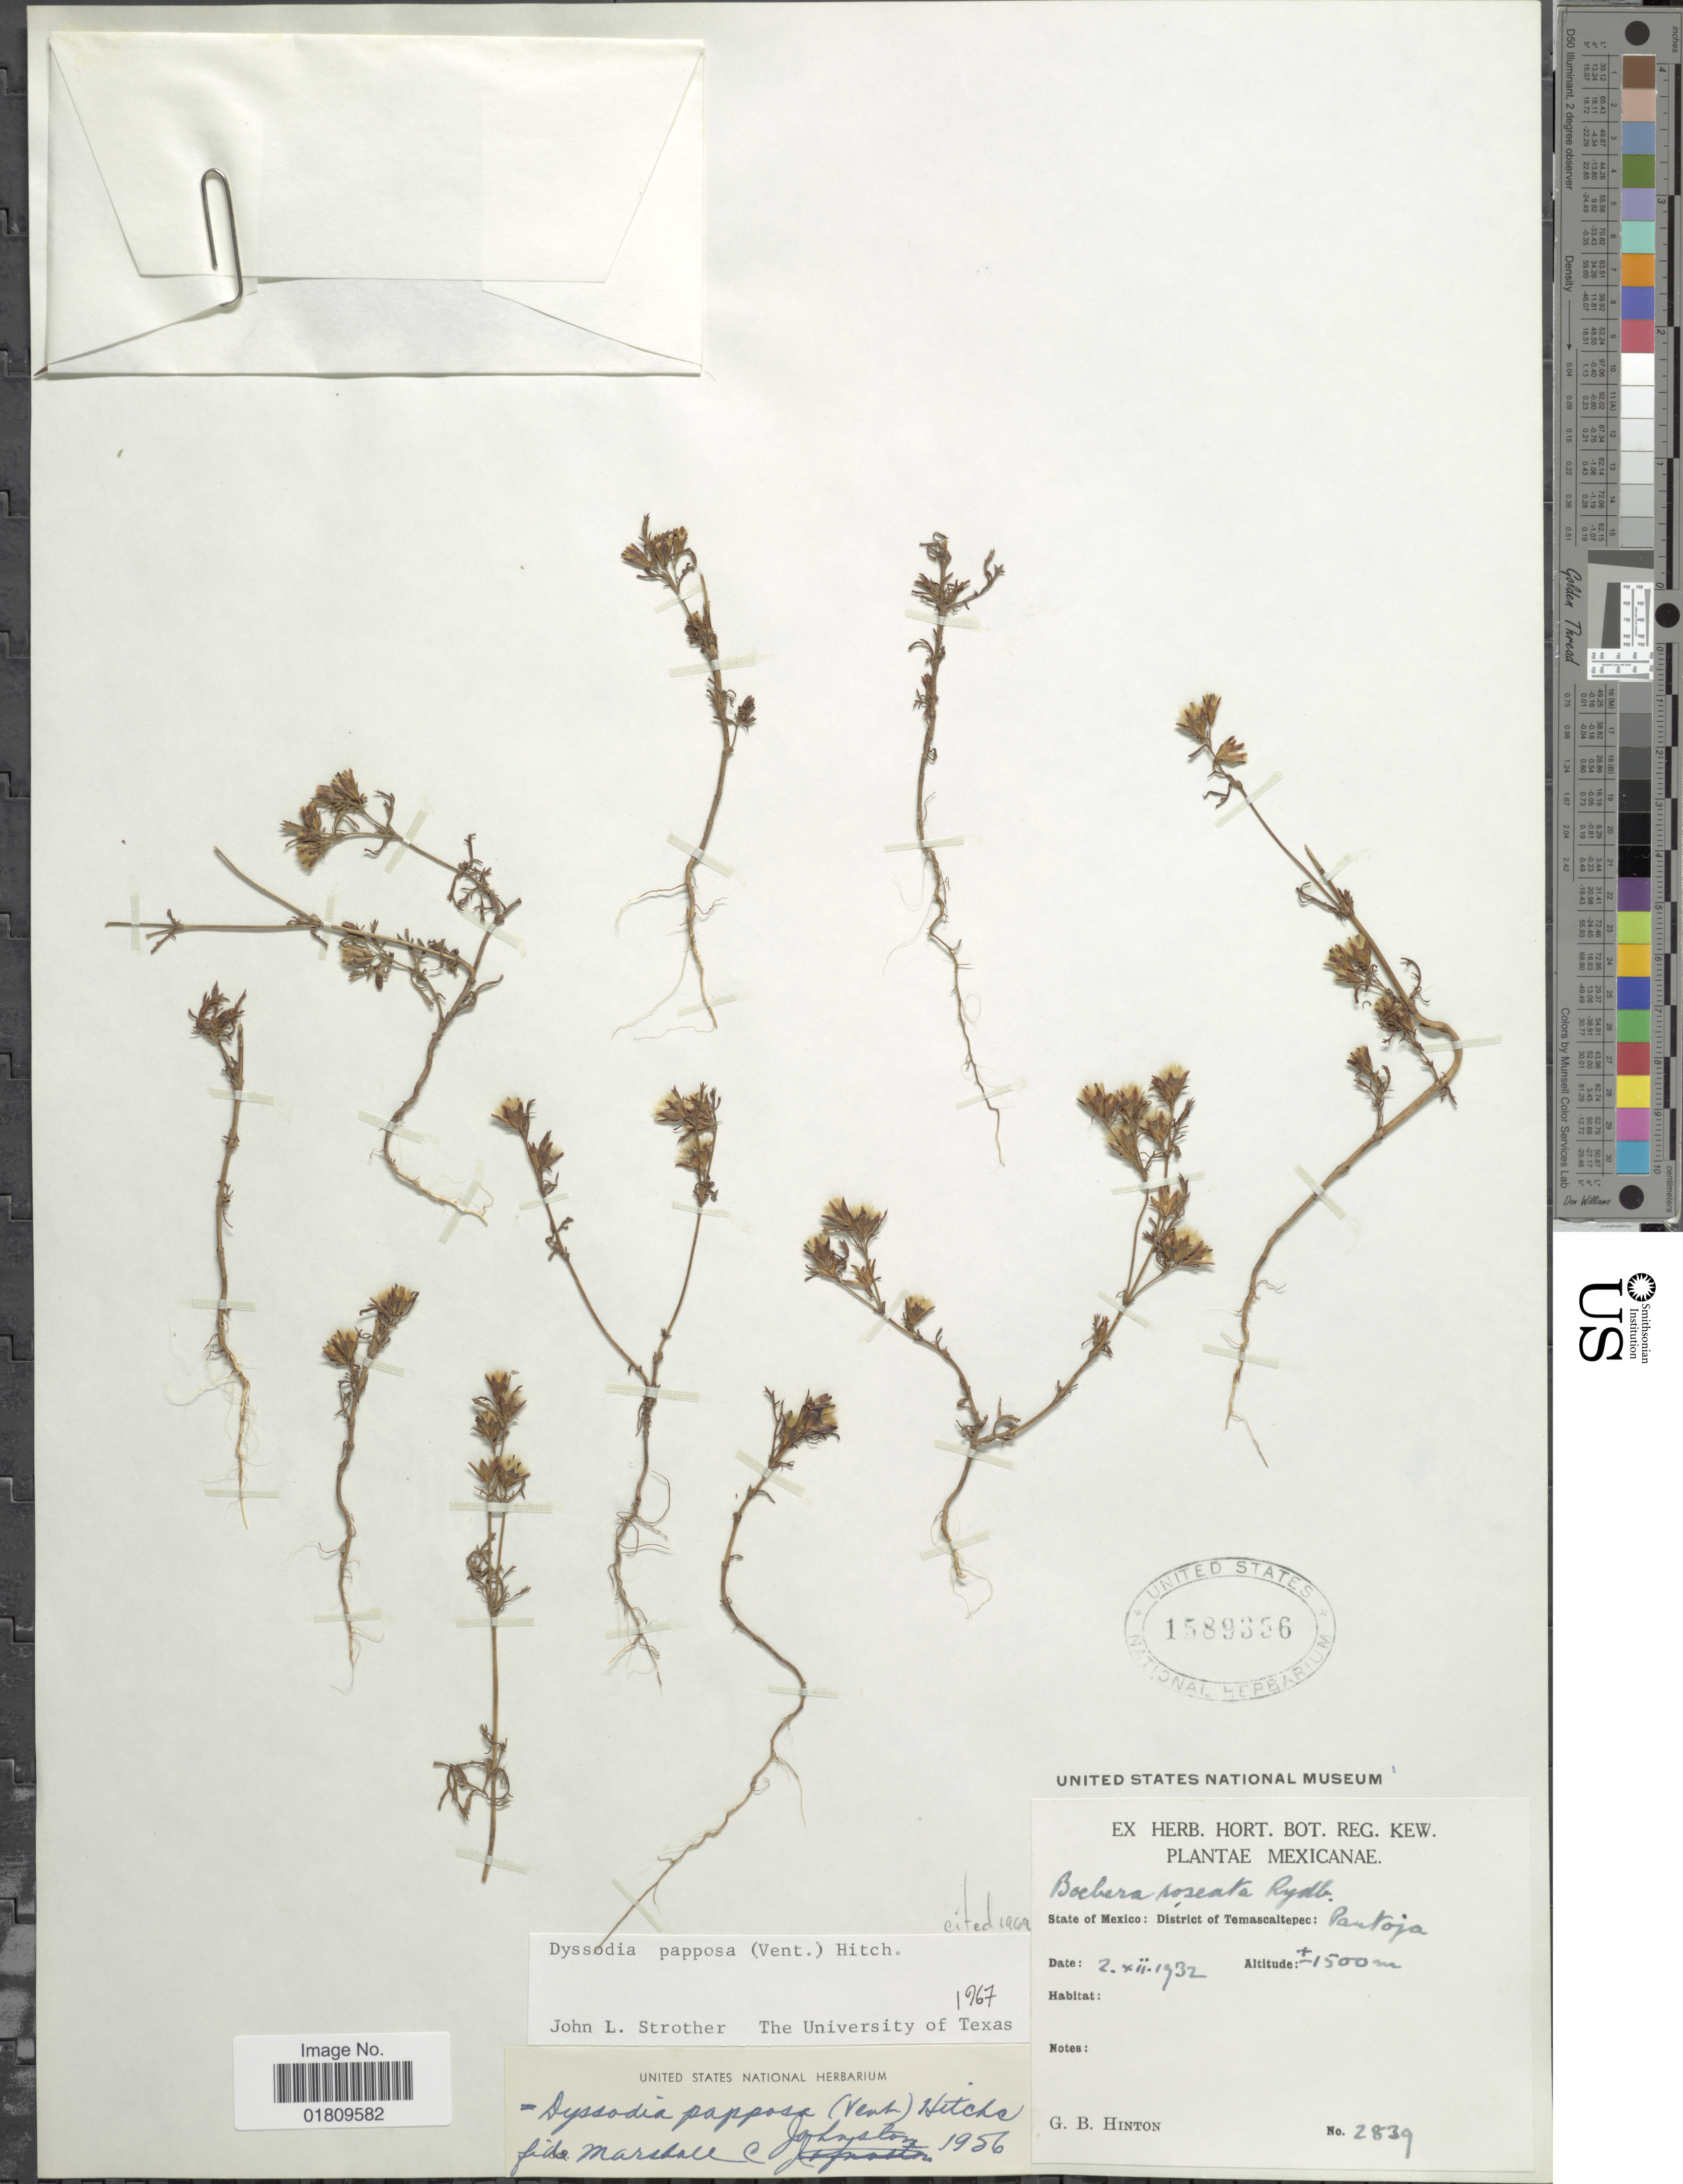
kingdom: Plantae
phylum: Tracheophyta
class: Magnoliopsida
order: Asterales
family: Asteraceae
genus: Dyssodia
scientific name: Dyssodia papposa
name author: (Vent.) Hitchc.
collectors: G. B. Hinton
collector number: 2839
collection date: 1932-12-02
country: Mexico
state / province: México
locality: District of Temascaltepec; Pantoja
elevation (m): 1500